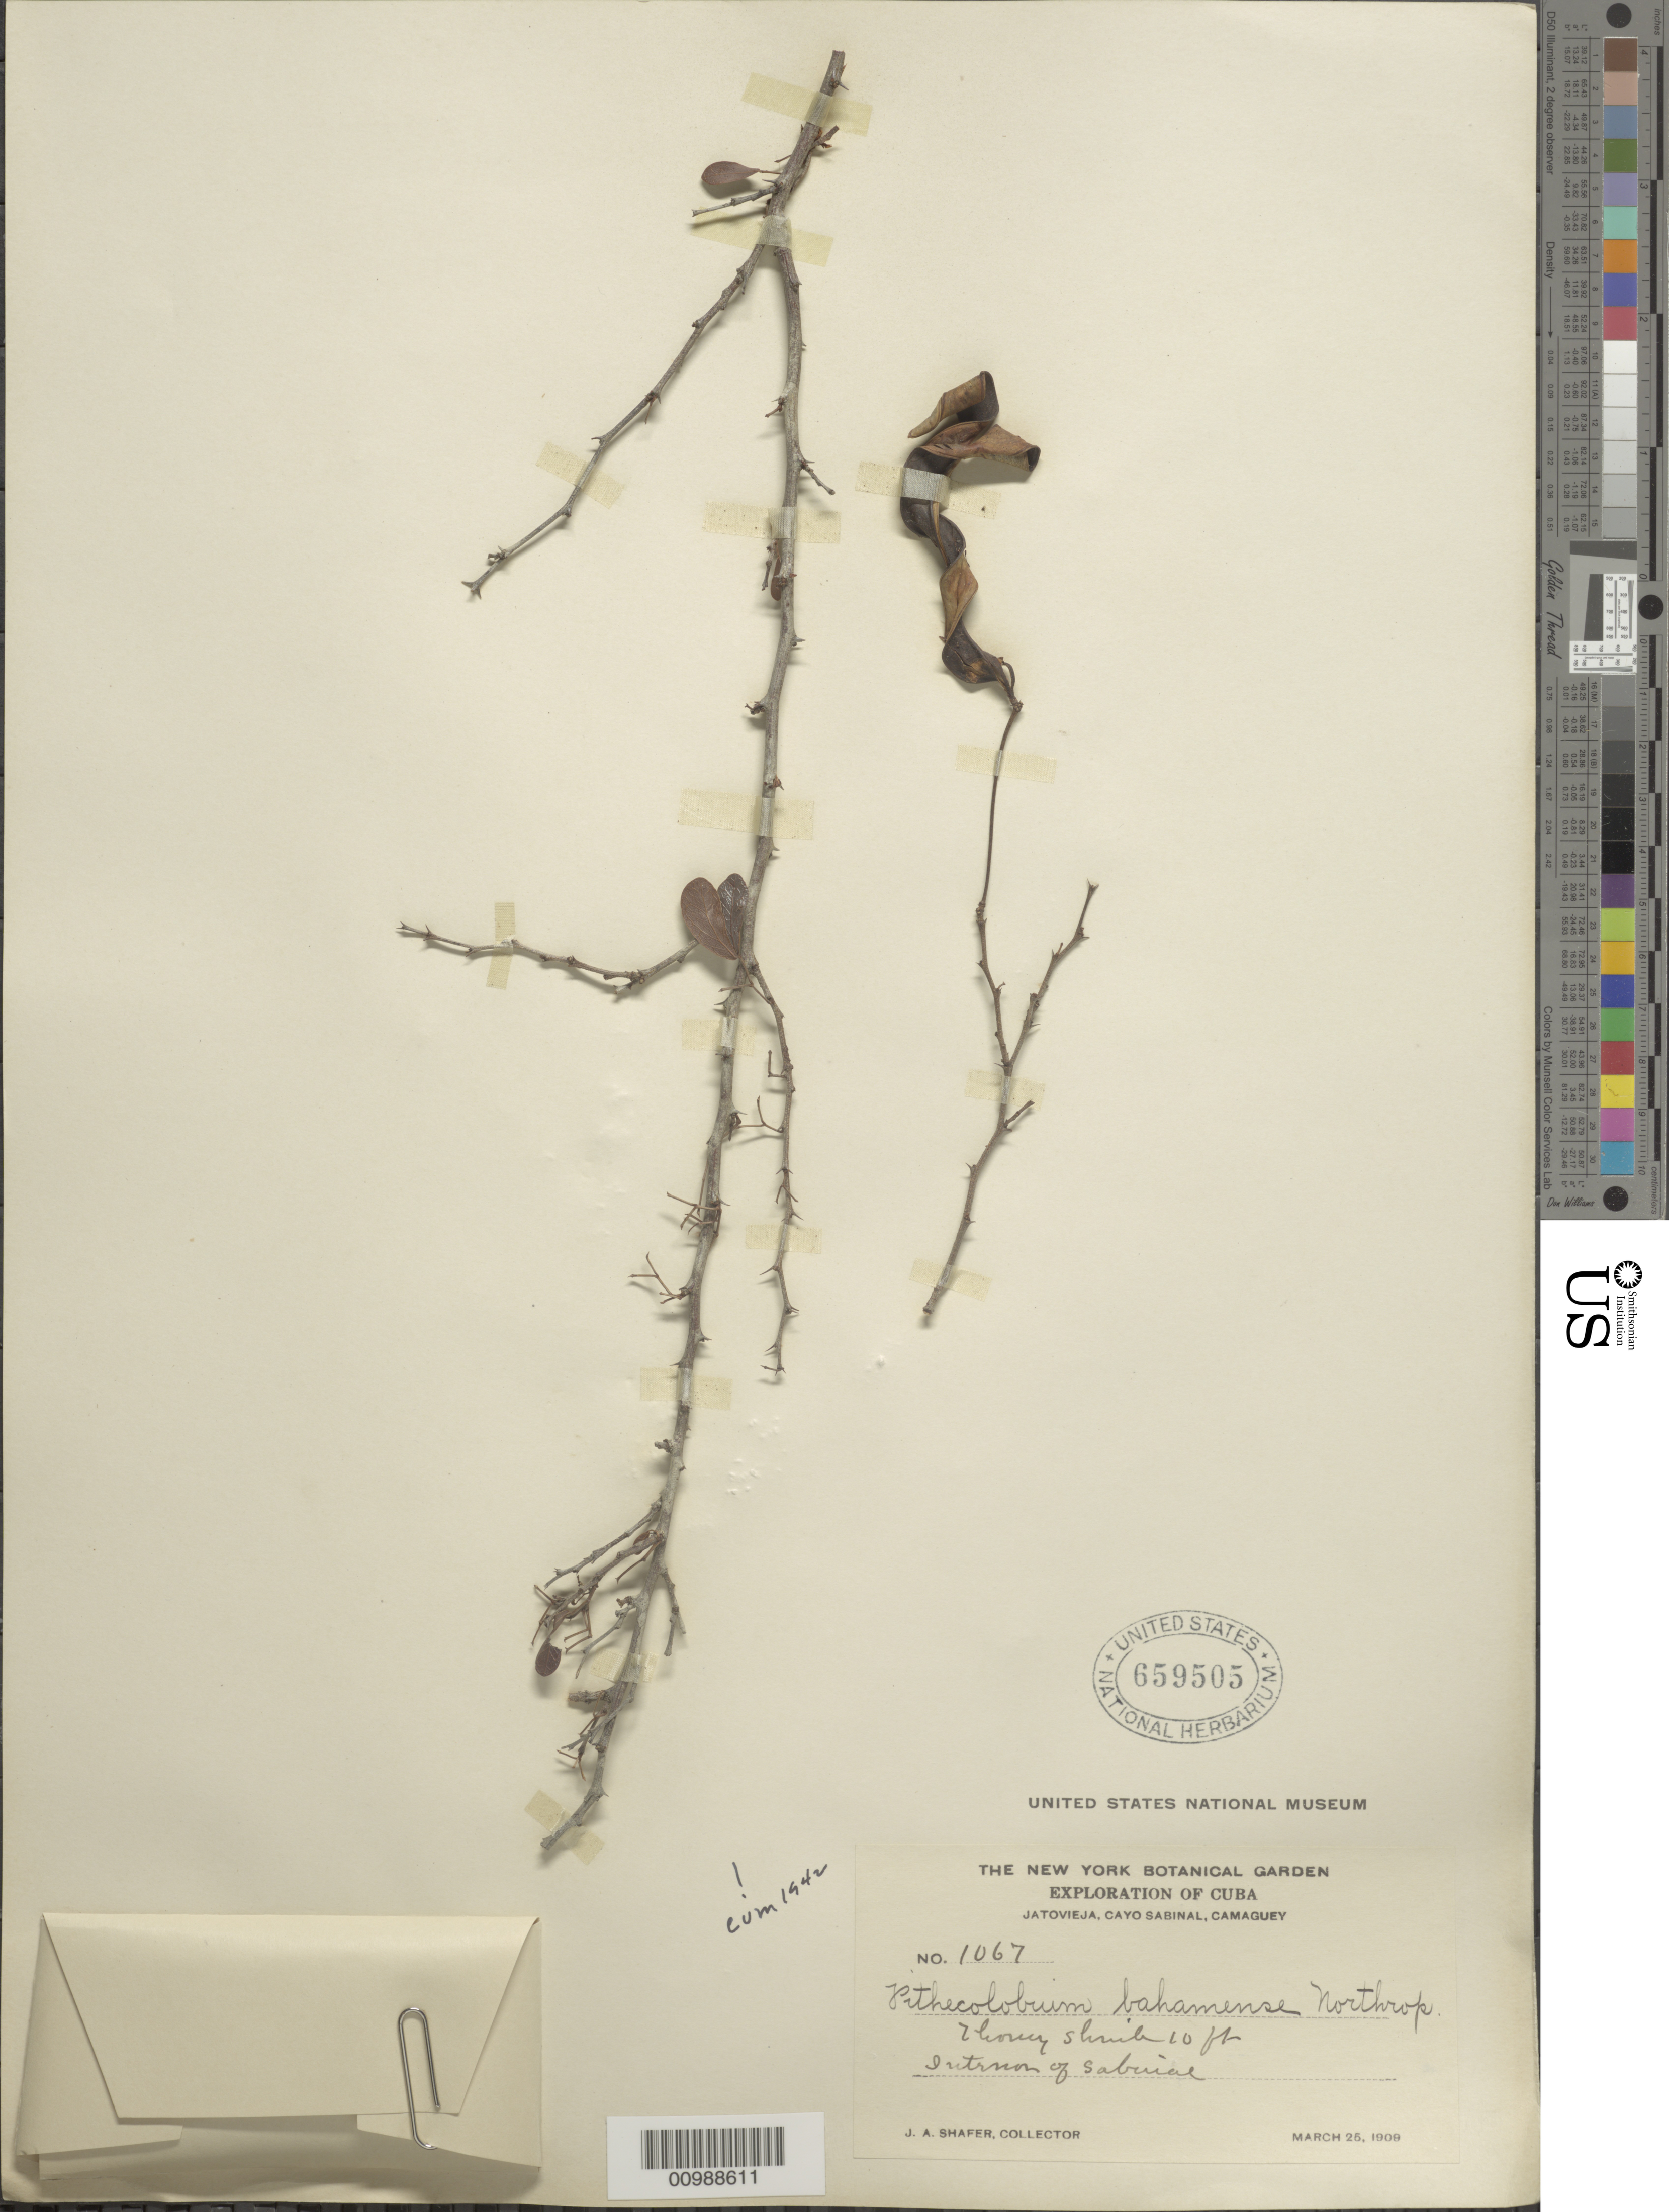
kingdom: Plantae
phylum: Tracheophyta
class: Magnoliopsida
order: Fabales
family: Fabaceae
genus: Pithecellobium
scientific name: Pithecellobium bahamense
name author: Northr.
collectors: J. A. Shafer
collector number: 1067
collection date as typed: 25 Mar 1909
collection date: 1909-03-25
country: Cuba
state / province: Camagüey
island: Cuba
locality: Cayo Sabinal, Jatovieja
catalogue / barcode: US 689505